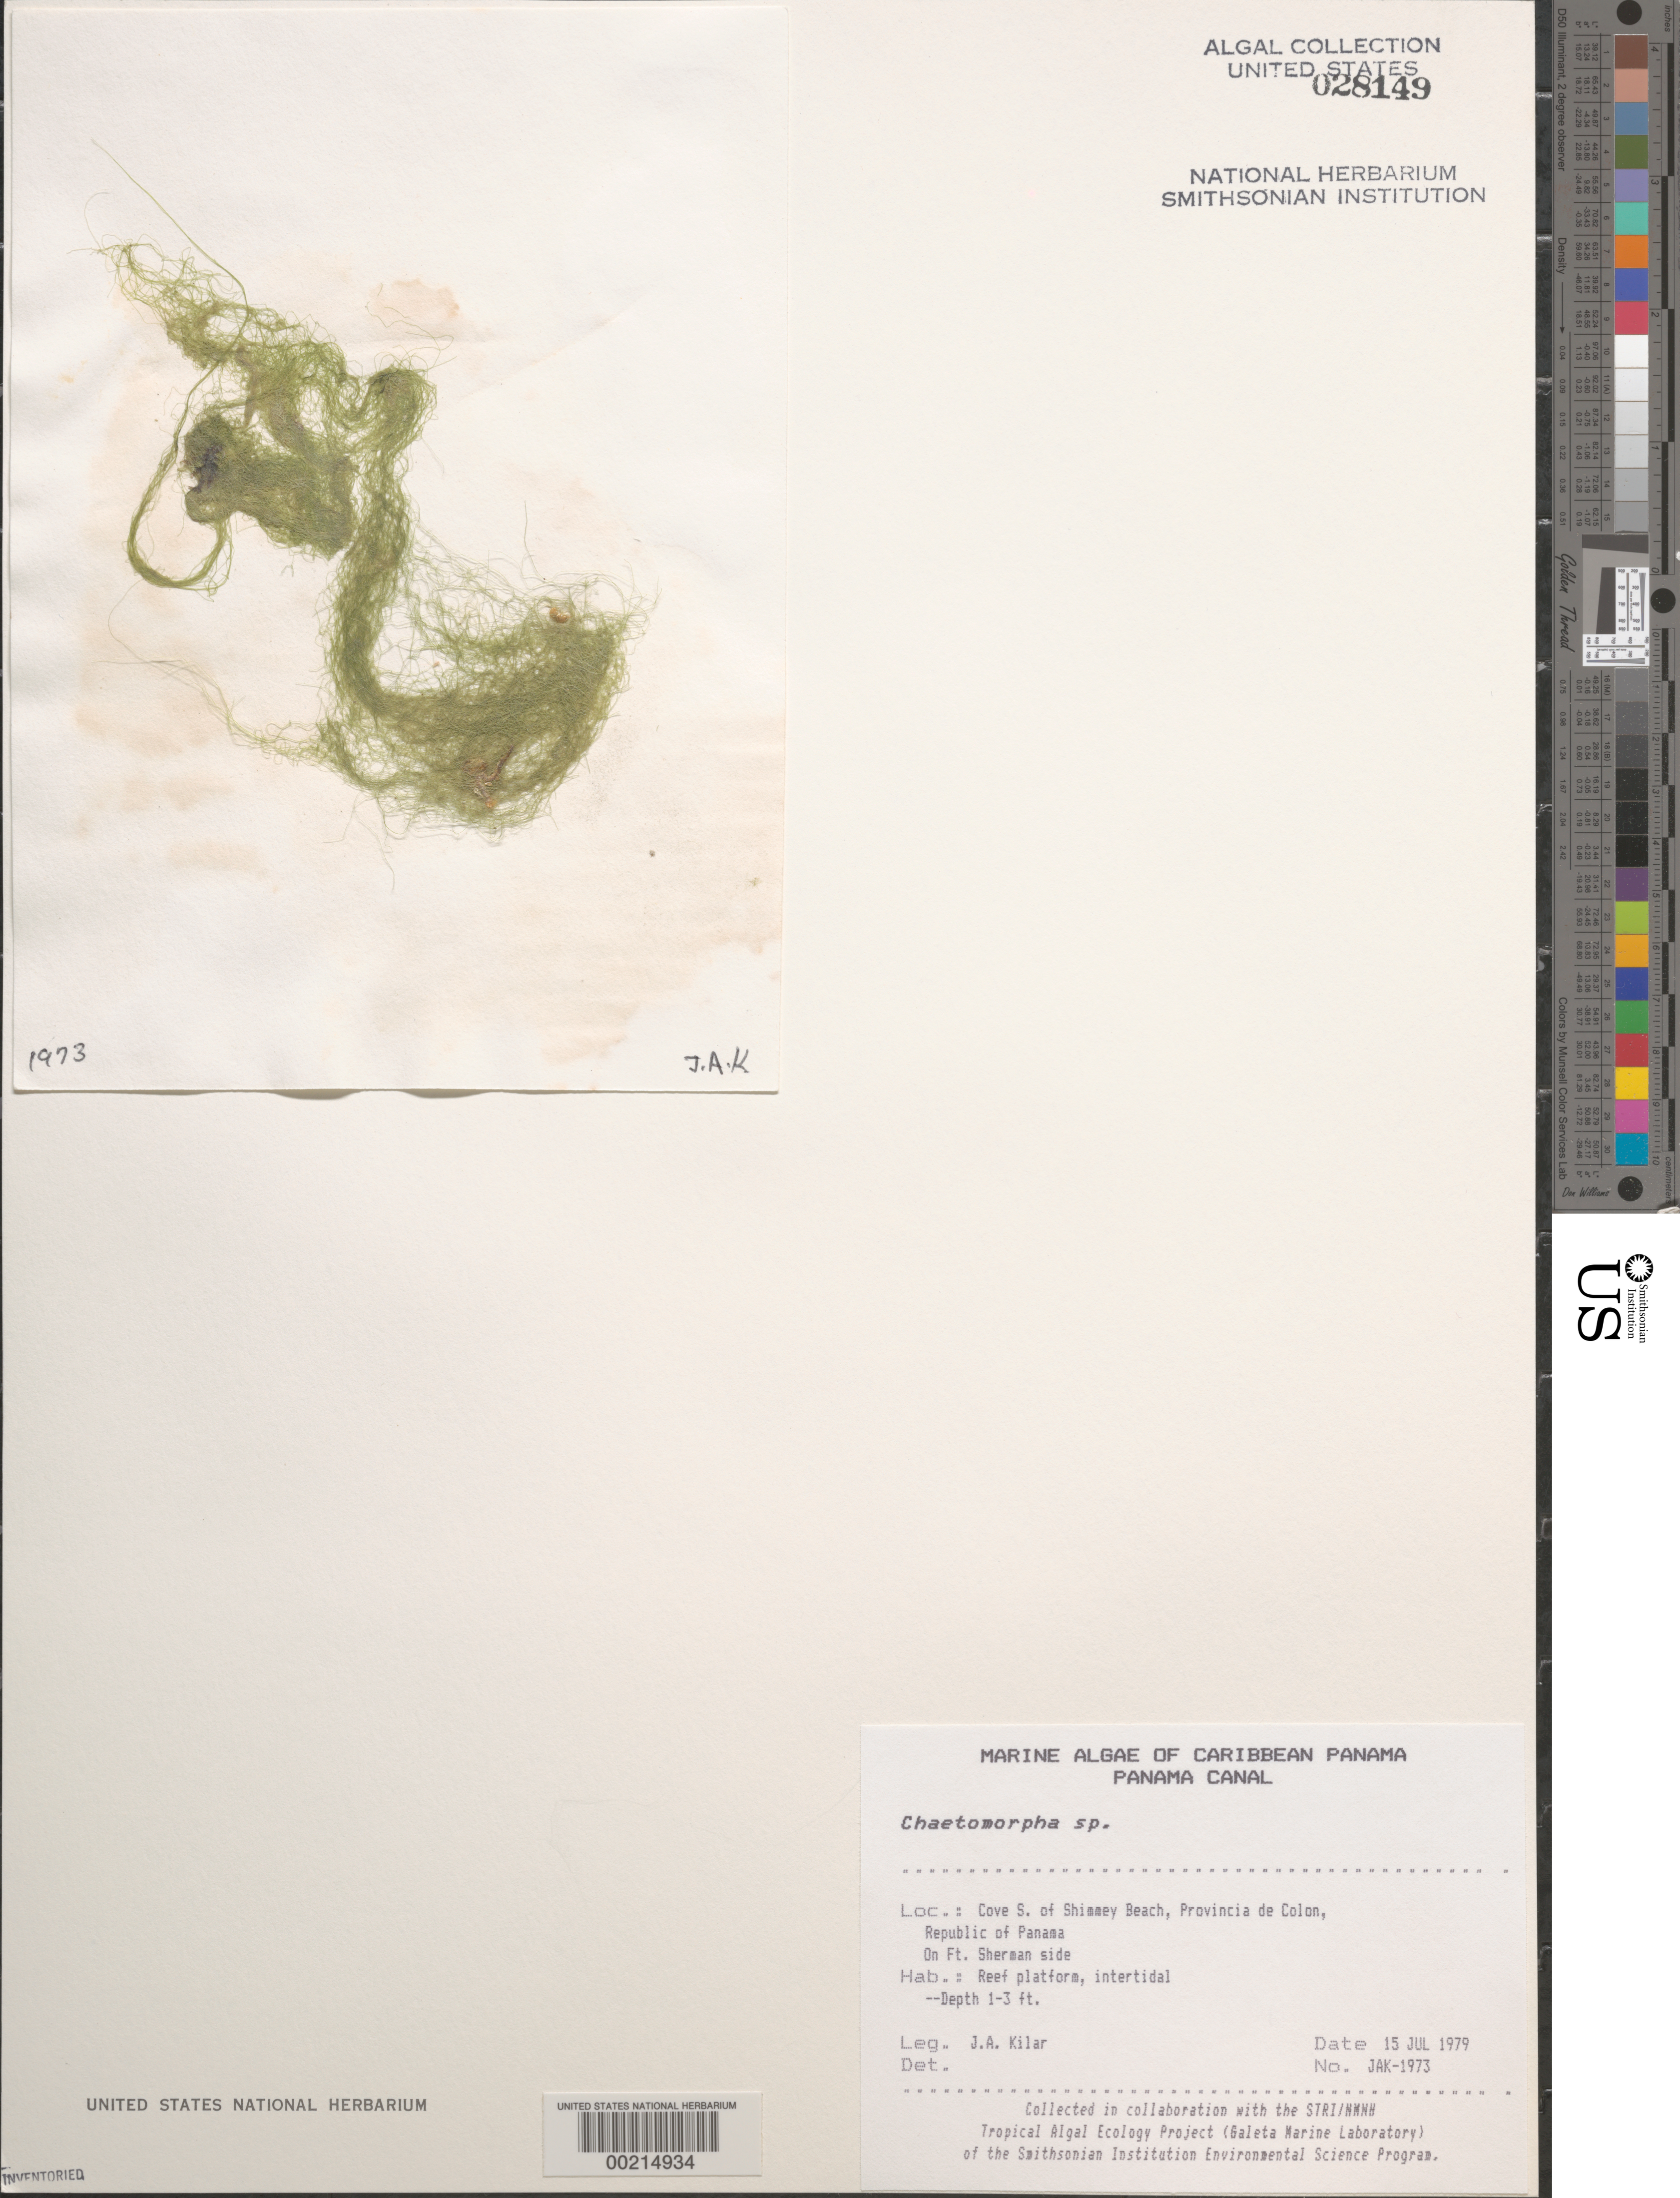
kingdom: Plantae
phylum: Chlorophyta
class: Ulvophyceae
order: Cladophorales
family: Cladophoraceae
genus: Chaetomorpha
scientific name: Chaetomorpha sp.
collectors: J. A. Kilar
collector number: JAK-1973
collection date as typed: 15 Jul 1979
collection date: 1979-07-15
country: Panama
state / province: Colón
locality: Cove south of Shimmey Beach, Fort Sherman side, Panama Canal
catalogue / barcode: US 28149